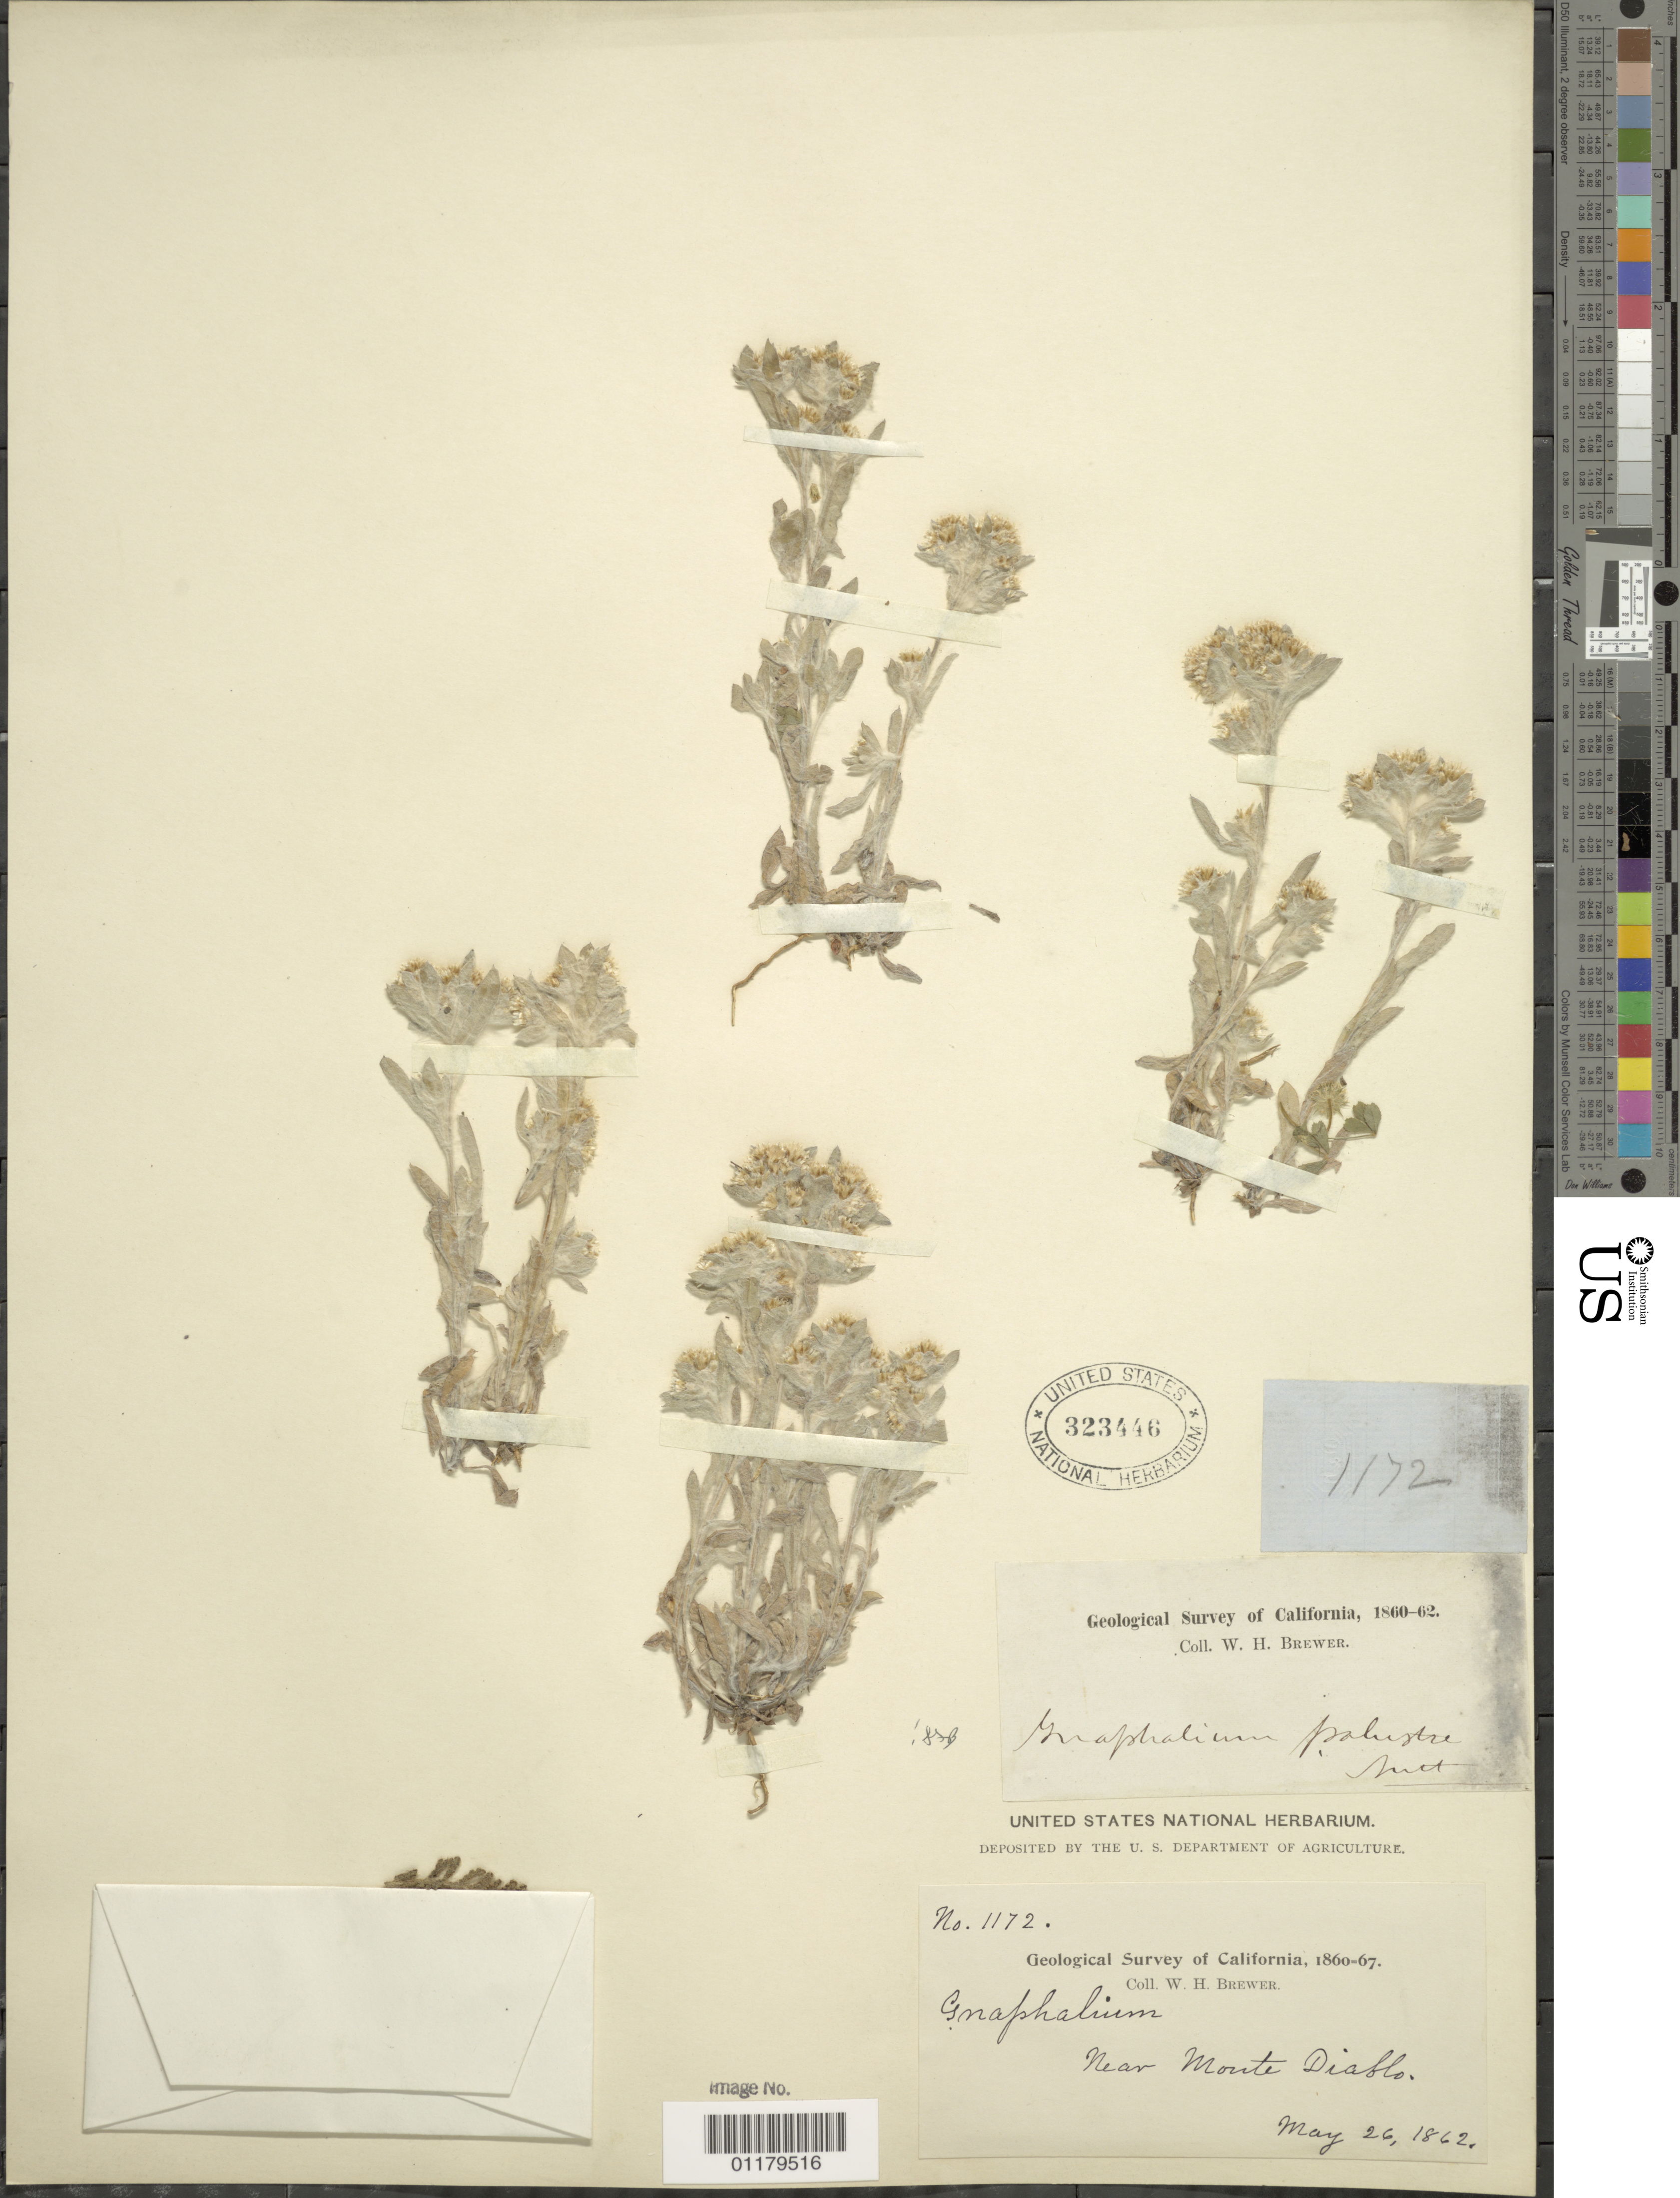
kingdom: Plantae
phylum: Tracheophyta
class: Magnoliopsida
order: Asterales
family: Asteraceae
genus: Gnaphalium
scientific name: Gnaphalium palustre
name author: Nutt.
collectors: W. H. Brewer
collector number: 1172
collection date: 1862-05-26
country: United States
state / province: California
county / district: Contra Costa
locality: near Monte Diablo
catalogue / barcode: US 323446